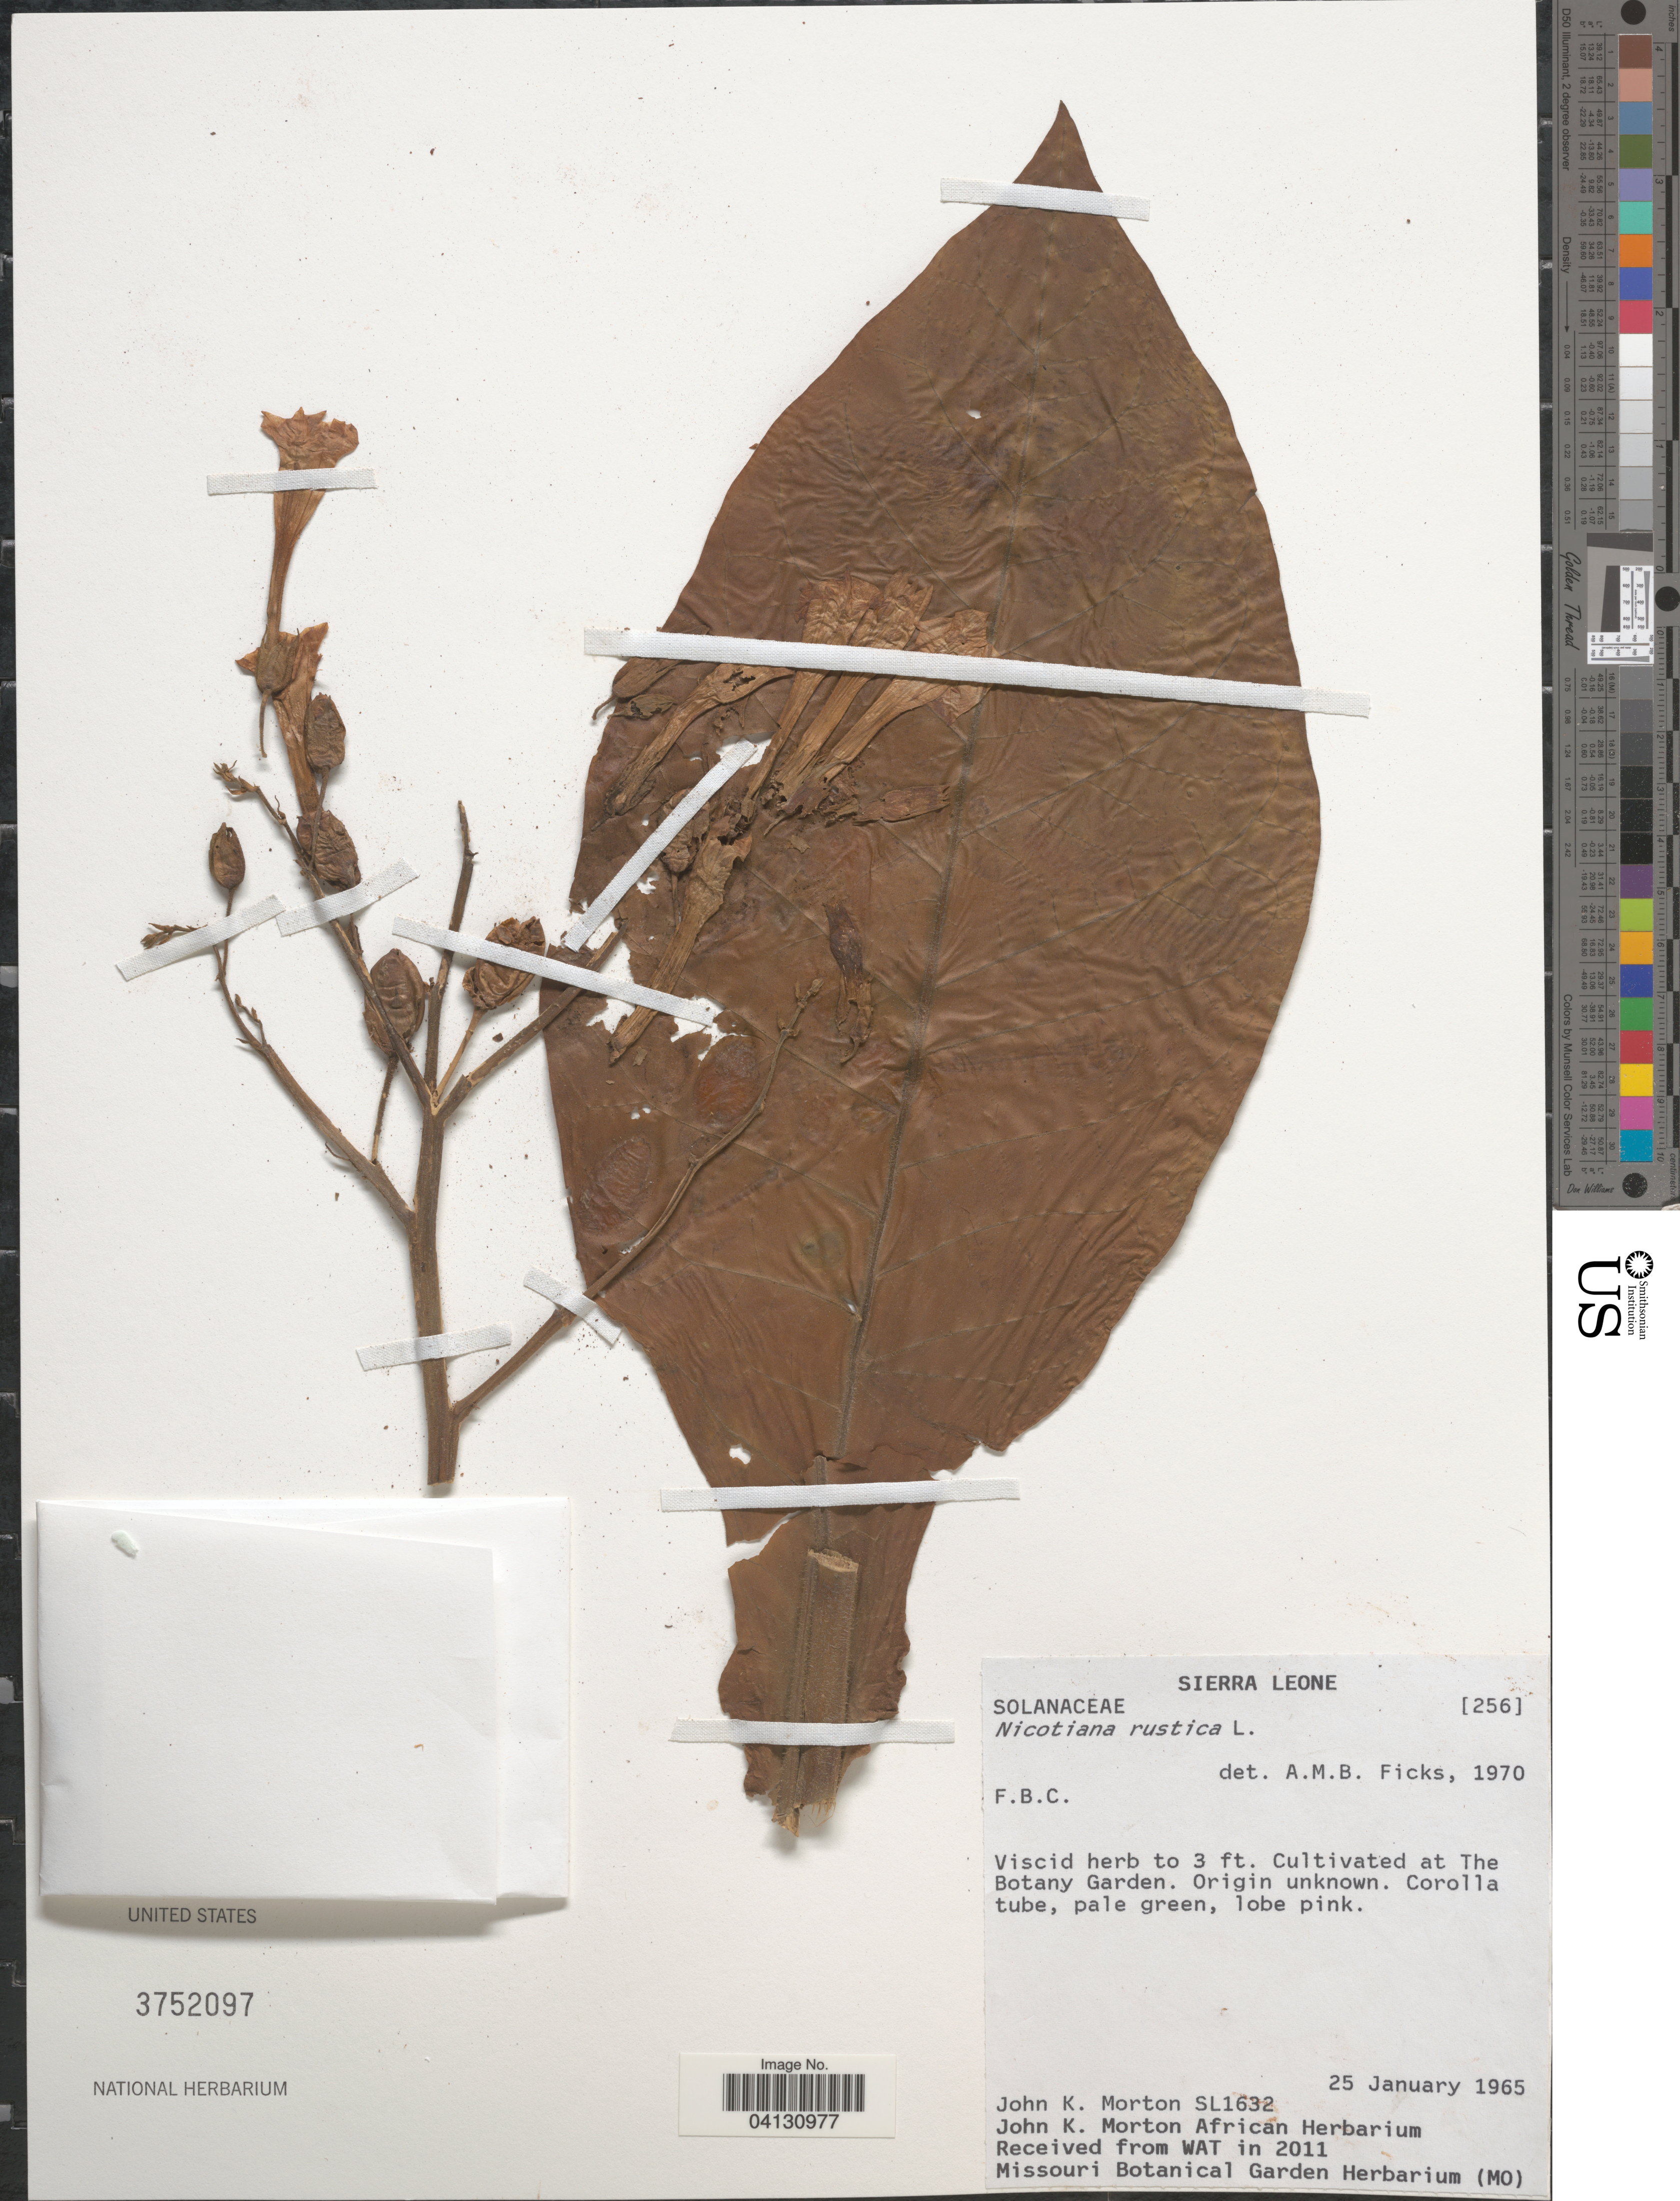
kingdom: Plantae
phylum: Tracheophyta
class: Magnoliopsida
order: Solanales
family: Solanaceae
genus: Nicotiana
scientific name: Nicotiana rustica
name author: L.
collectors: J. K. Morton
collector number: SL1632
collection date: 1965-01-25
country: Sierra Leone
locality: F.B.C. Cultivated at The Botany Garden.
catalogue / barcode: US 3752097